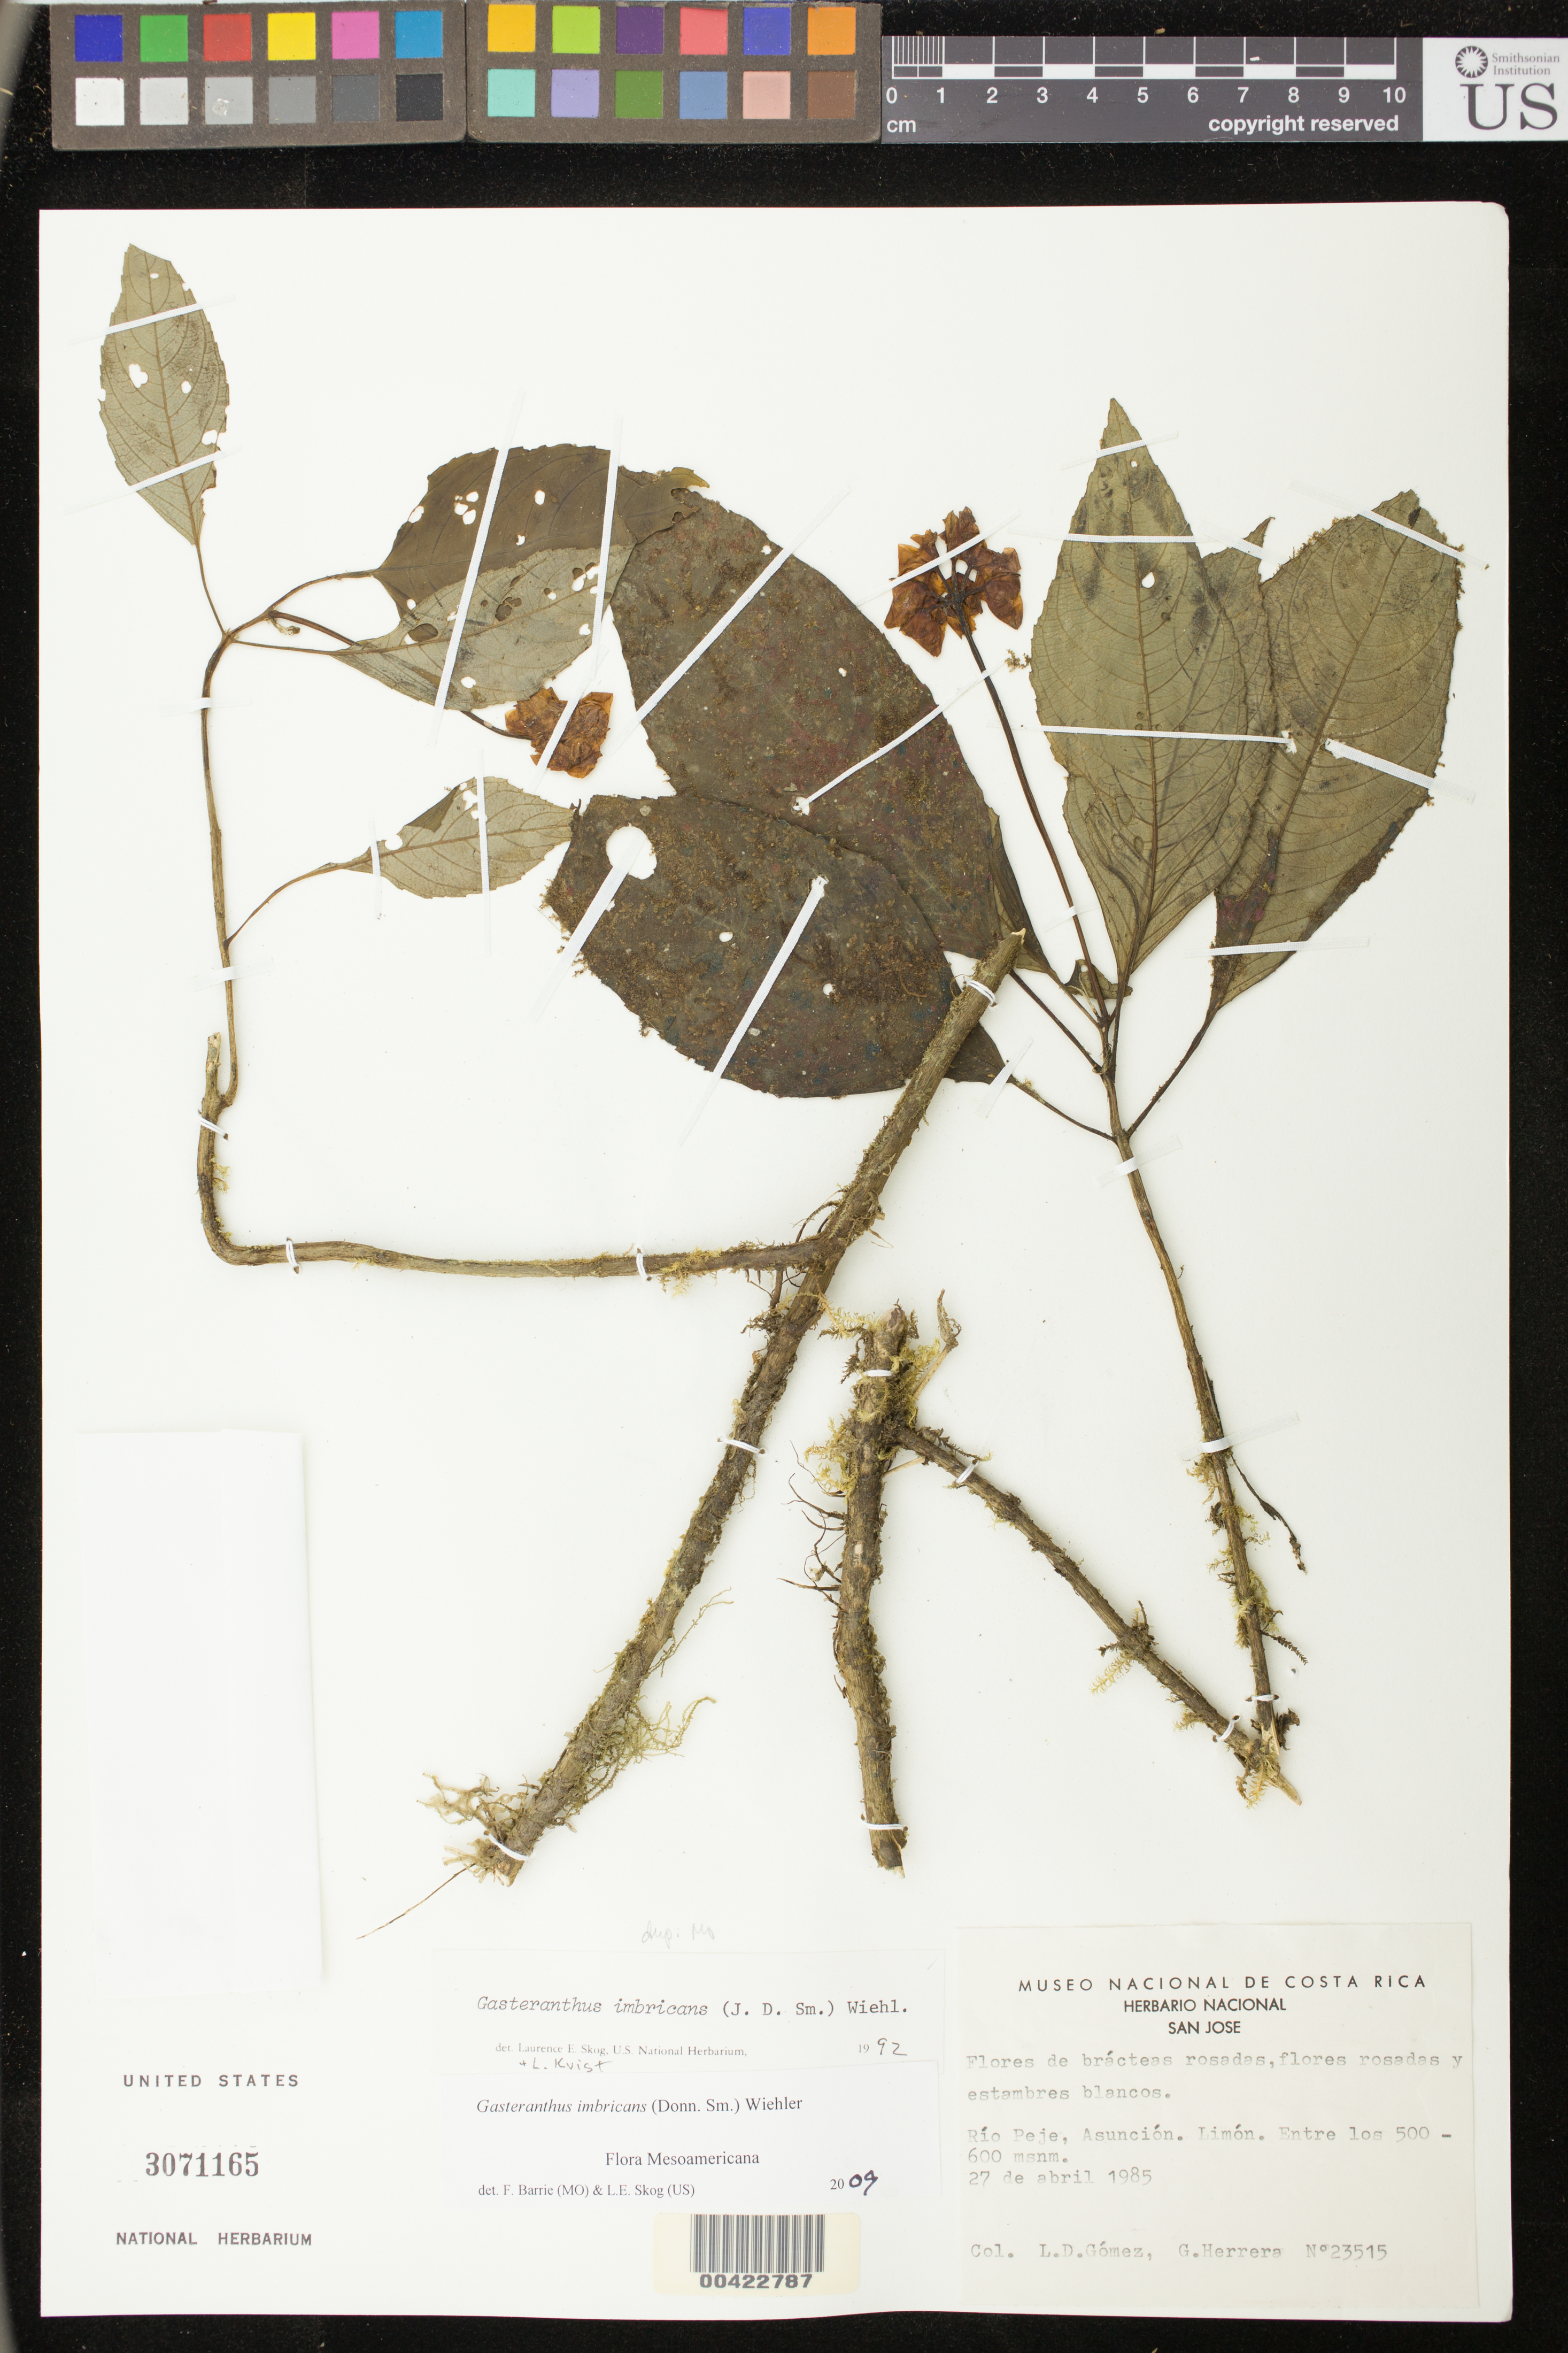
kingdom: Plantae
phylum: Tracheophyta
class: Magnoliopsida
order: Lamiales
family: Gesneriaceae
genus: Gasteranthus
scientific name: Gasteranthus imbricans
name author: (Donn. Sm.) Wiehler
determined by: Skog, Laurence E.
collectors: L. D. Gómez & G. Herrera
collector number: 23515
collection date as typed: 27 Apr 1985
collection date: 1985-04-27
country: Costa Rica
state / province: Limón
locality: Río Peje, Asunción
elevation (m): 500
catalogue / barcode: US 3071165